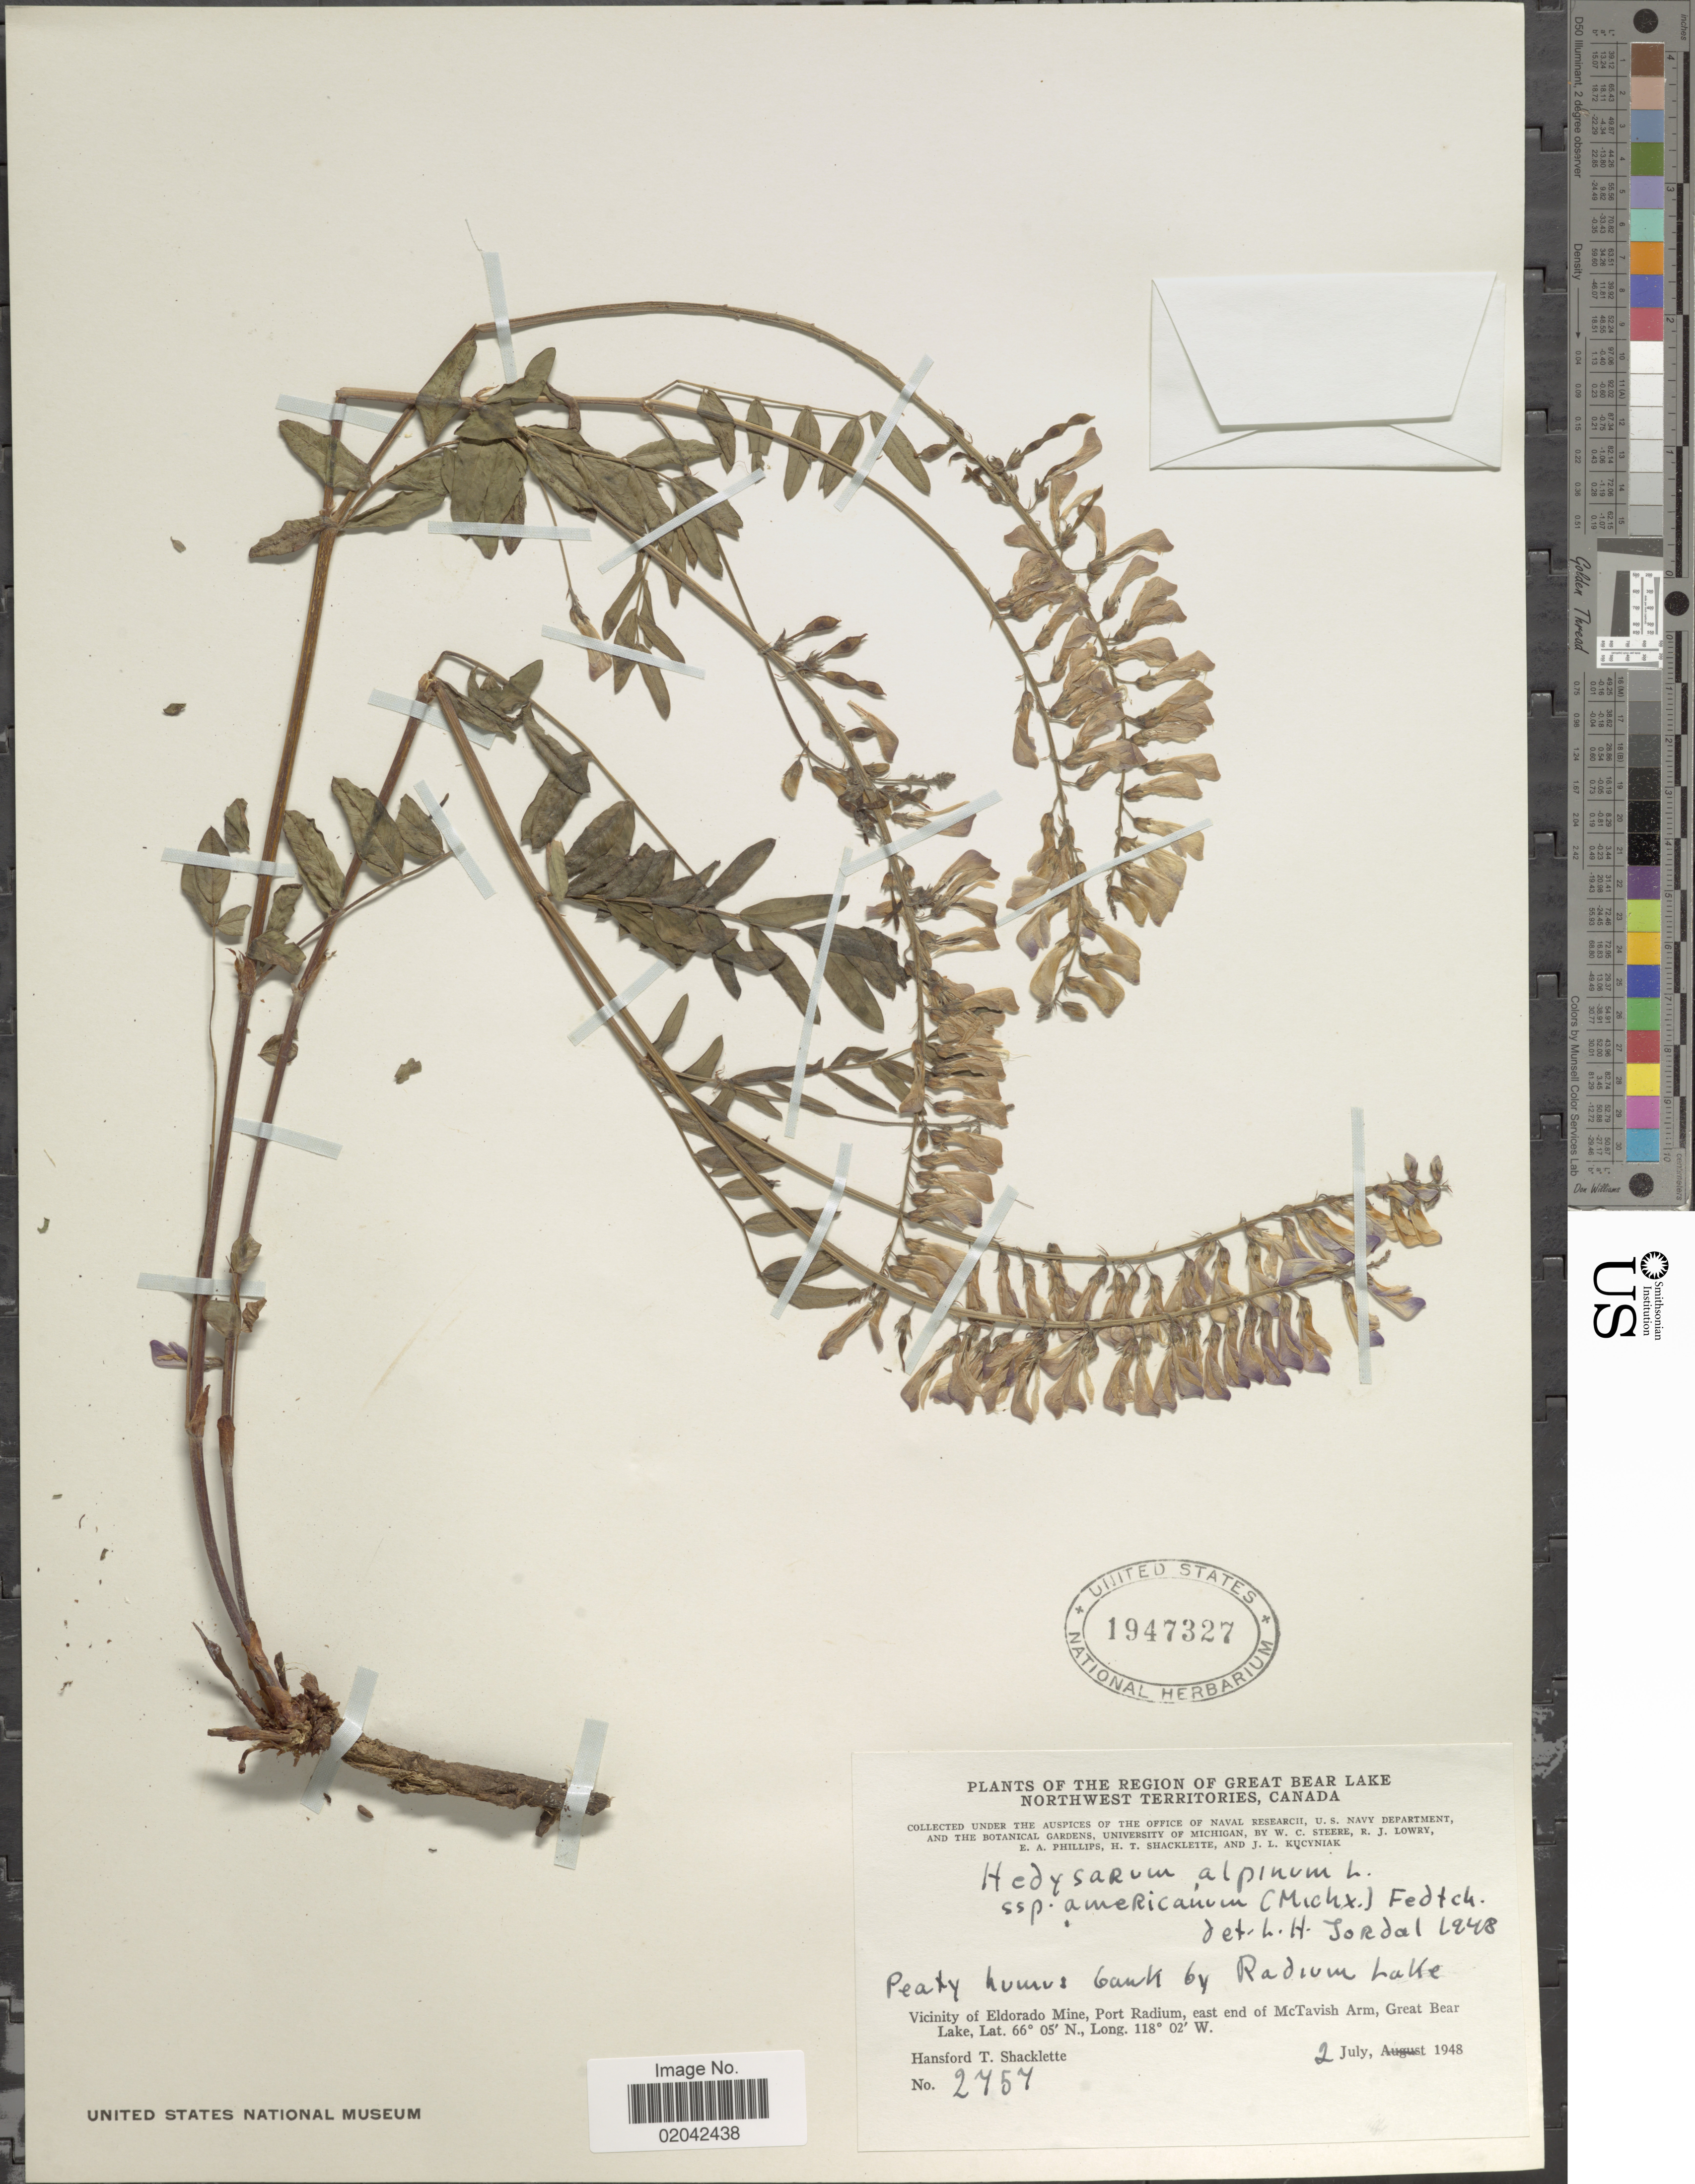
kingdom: Plantae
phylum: Tracheophyta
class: Magnoliopsida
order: Fabales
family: Fabaceae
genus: Hedysarum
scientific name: Hedysarum alpinum var. americanum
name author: Michx. ex Pursh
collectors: H. Shacklette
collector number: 2747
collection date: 1948-07-02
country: Canada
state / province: Northwest Territories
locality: Region of Great Bear Lake, bank by Radium Lake, Vicinity of Eldorado Mine, Port Radium, east end of McTavish Arm, Great Bear Lake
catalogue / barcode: US 1947327